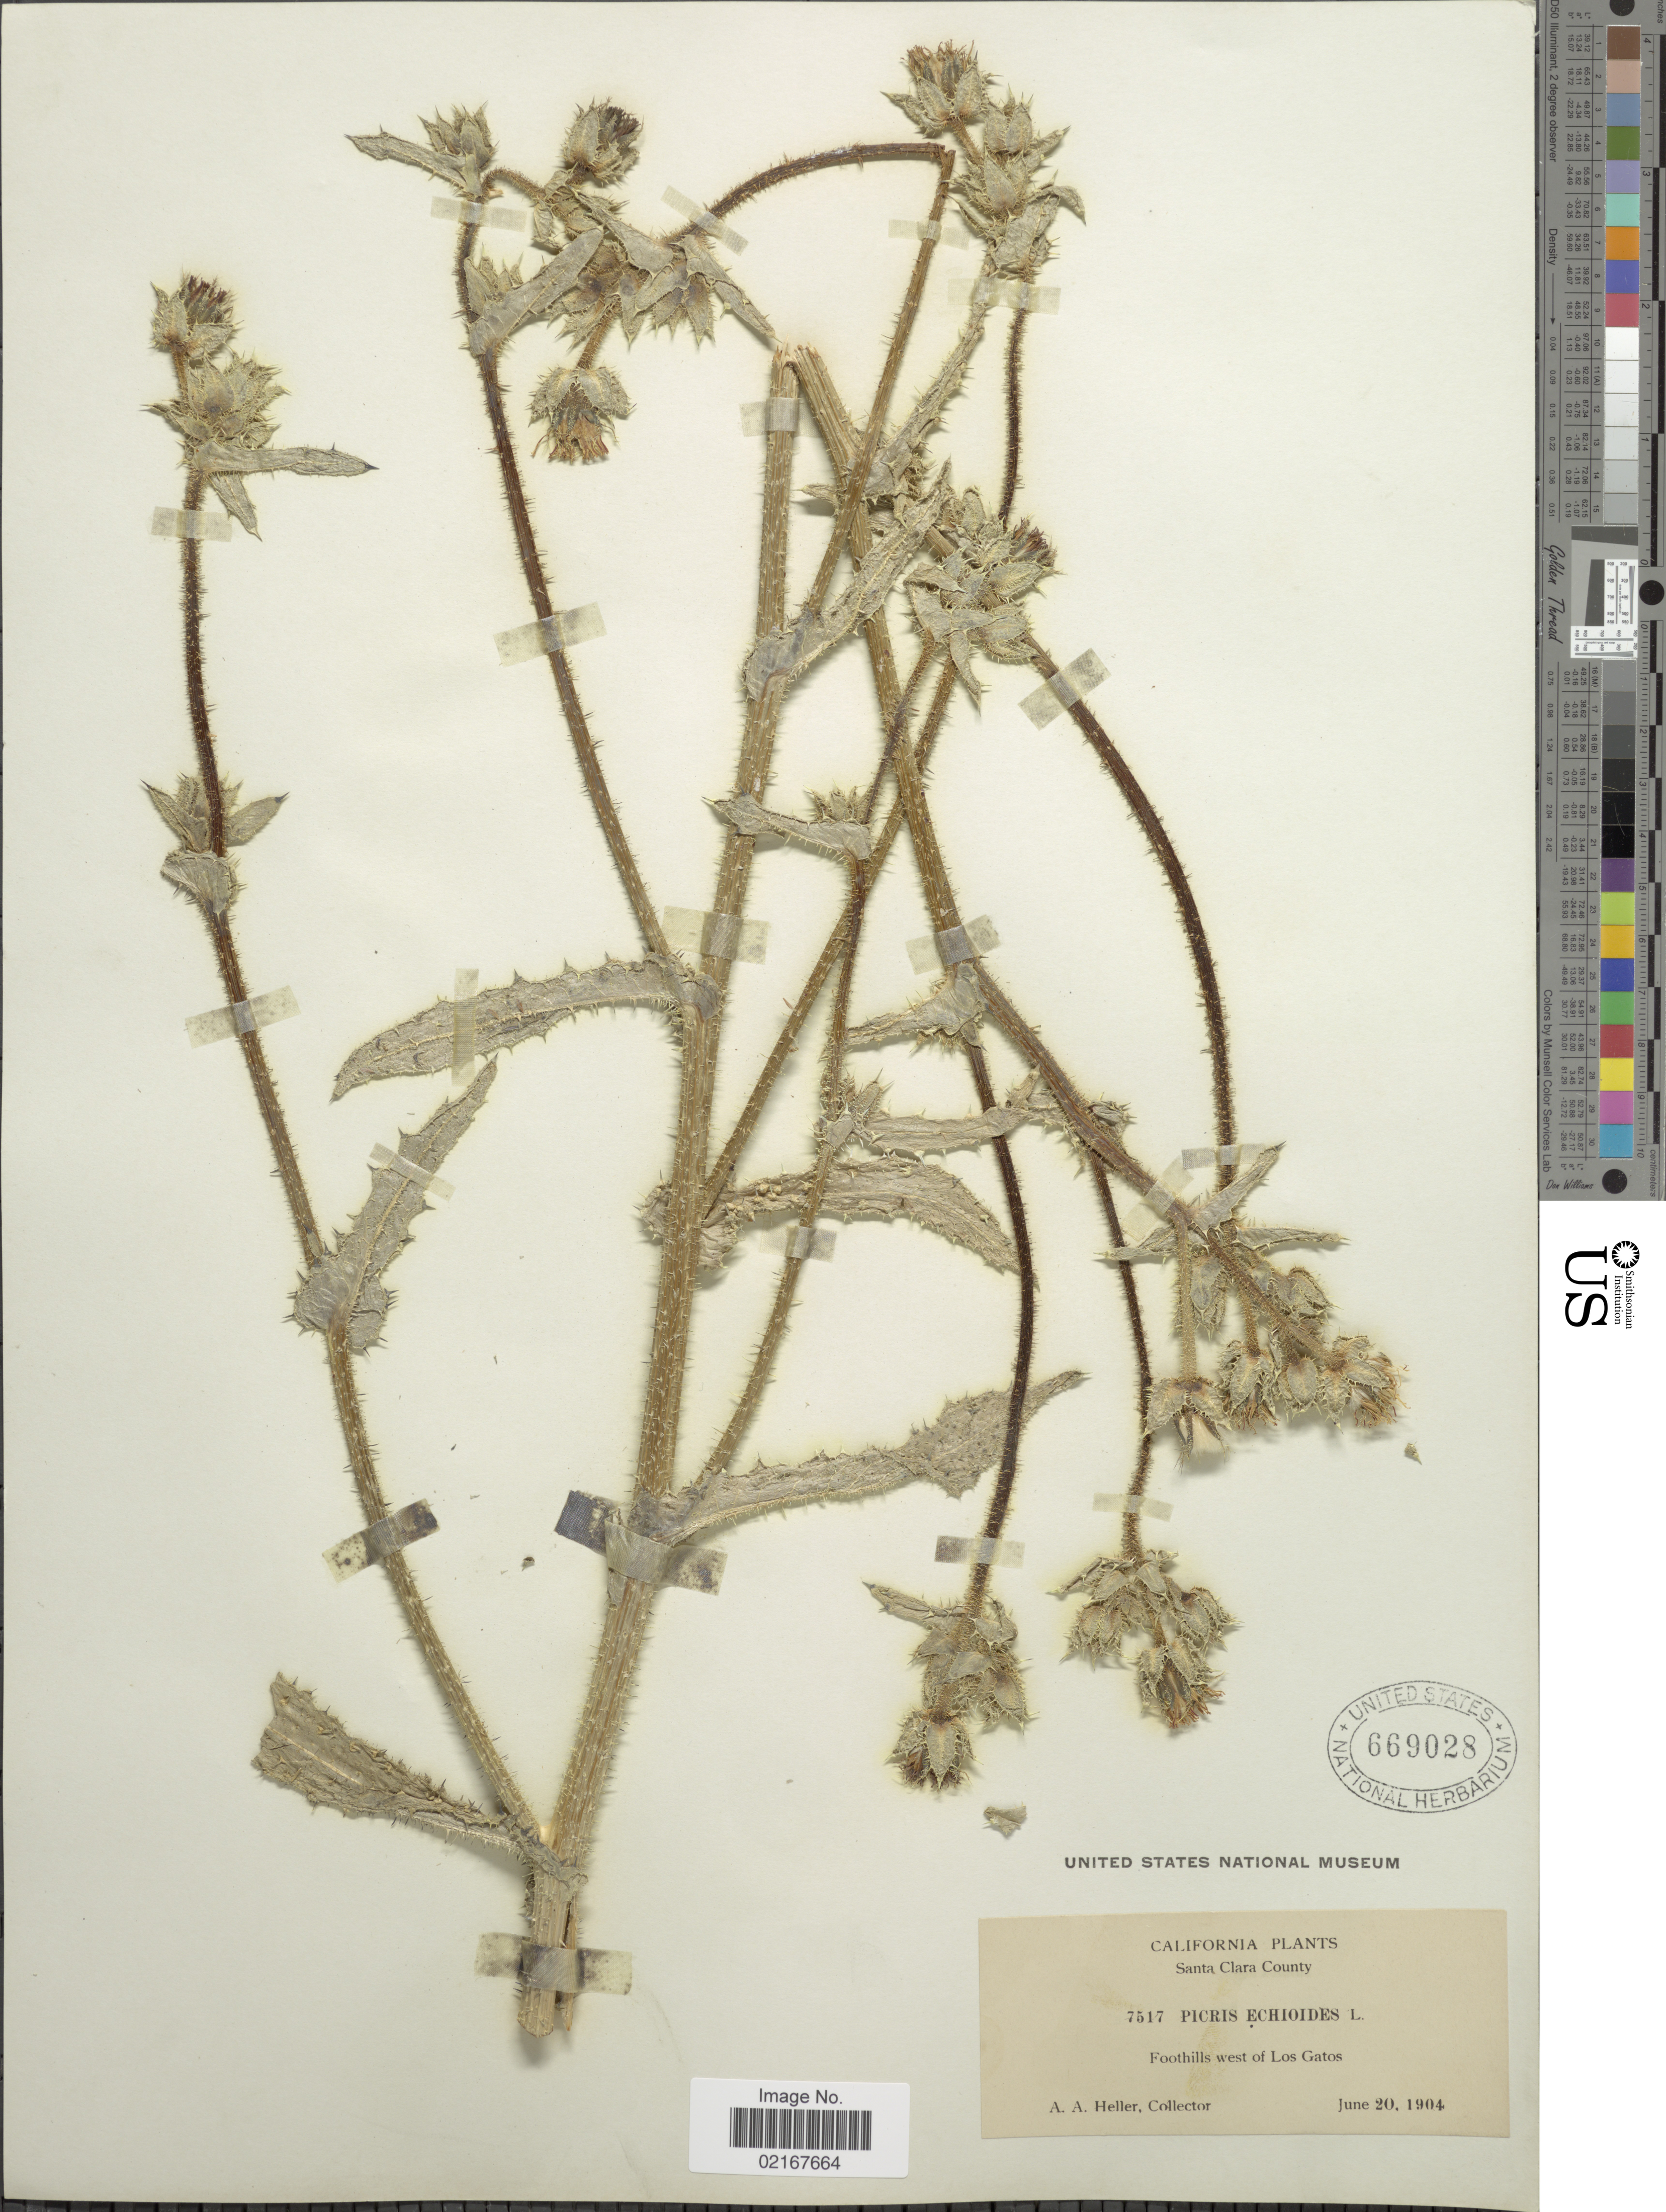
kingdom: Plantae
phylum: Tracheophyta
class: Magnoliopsida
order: Asterales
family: Asteraceae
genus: Helminthotheca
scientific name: Helminthotheca echioides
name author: (L.) Holub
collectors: A. A. Heller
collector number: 7517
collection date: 1904-06-20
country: United States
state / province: California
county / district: Santa Clara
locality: Santa Clara County, Foothills west of Los Gatos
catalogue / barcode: US 669028